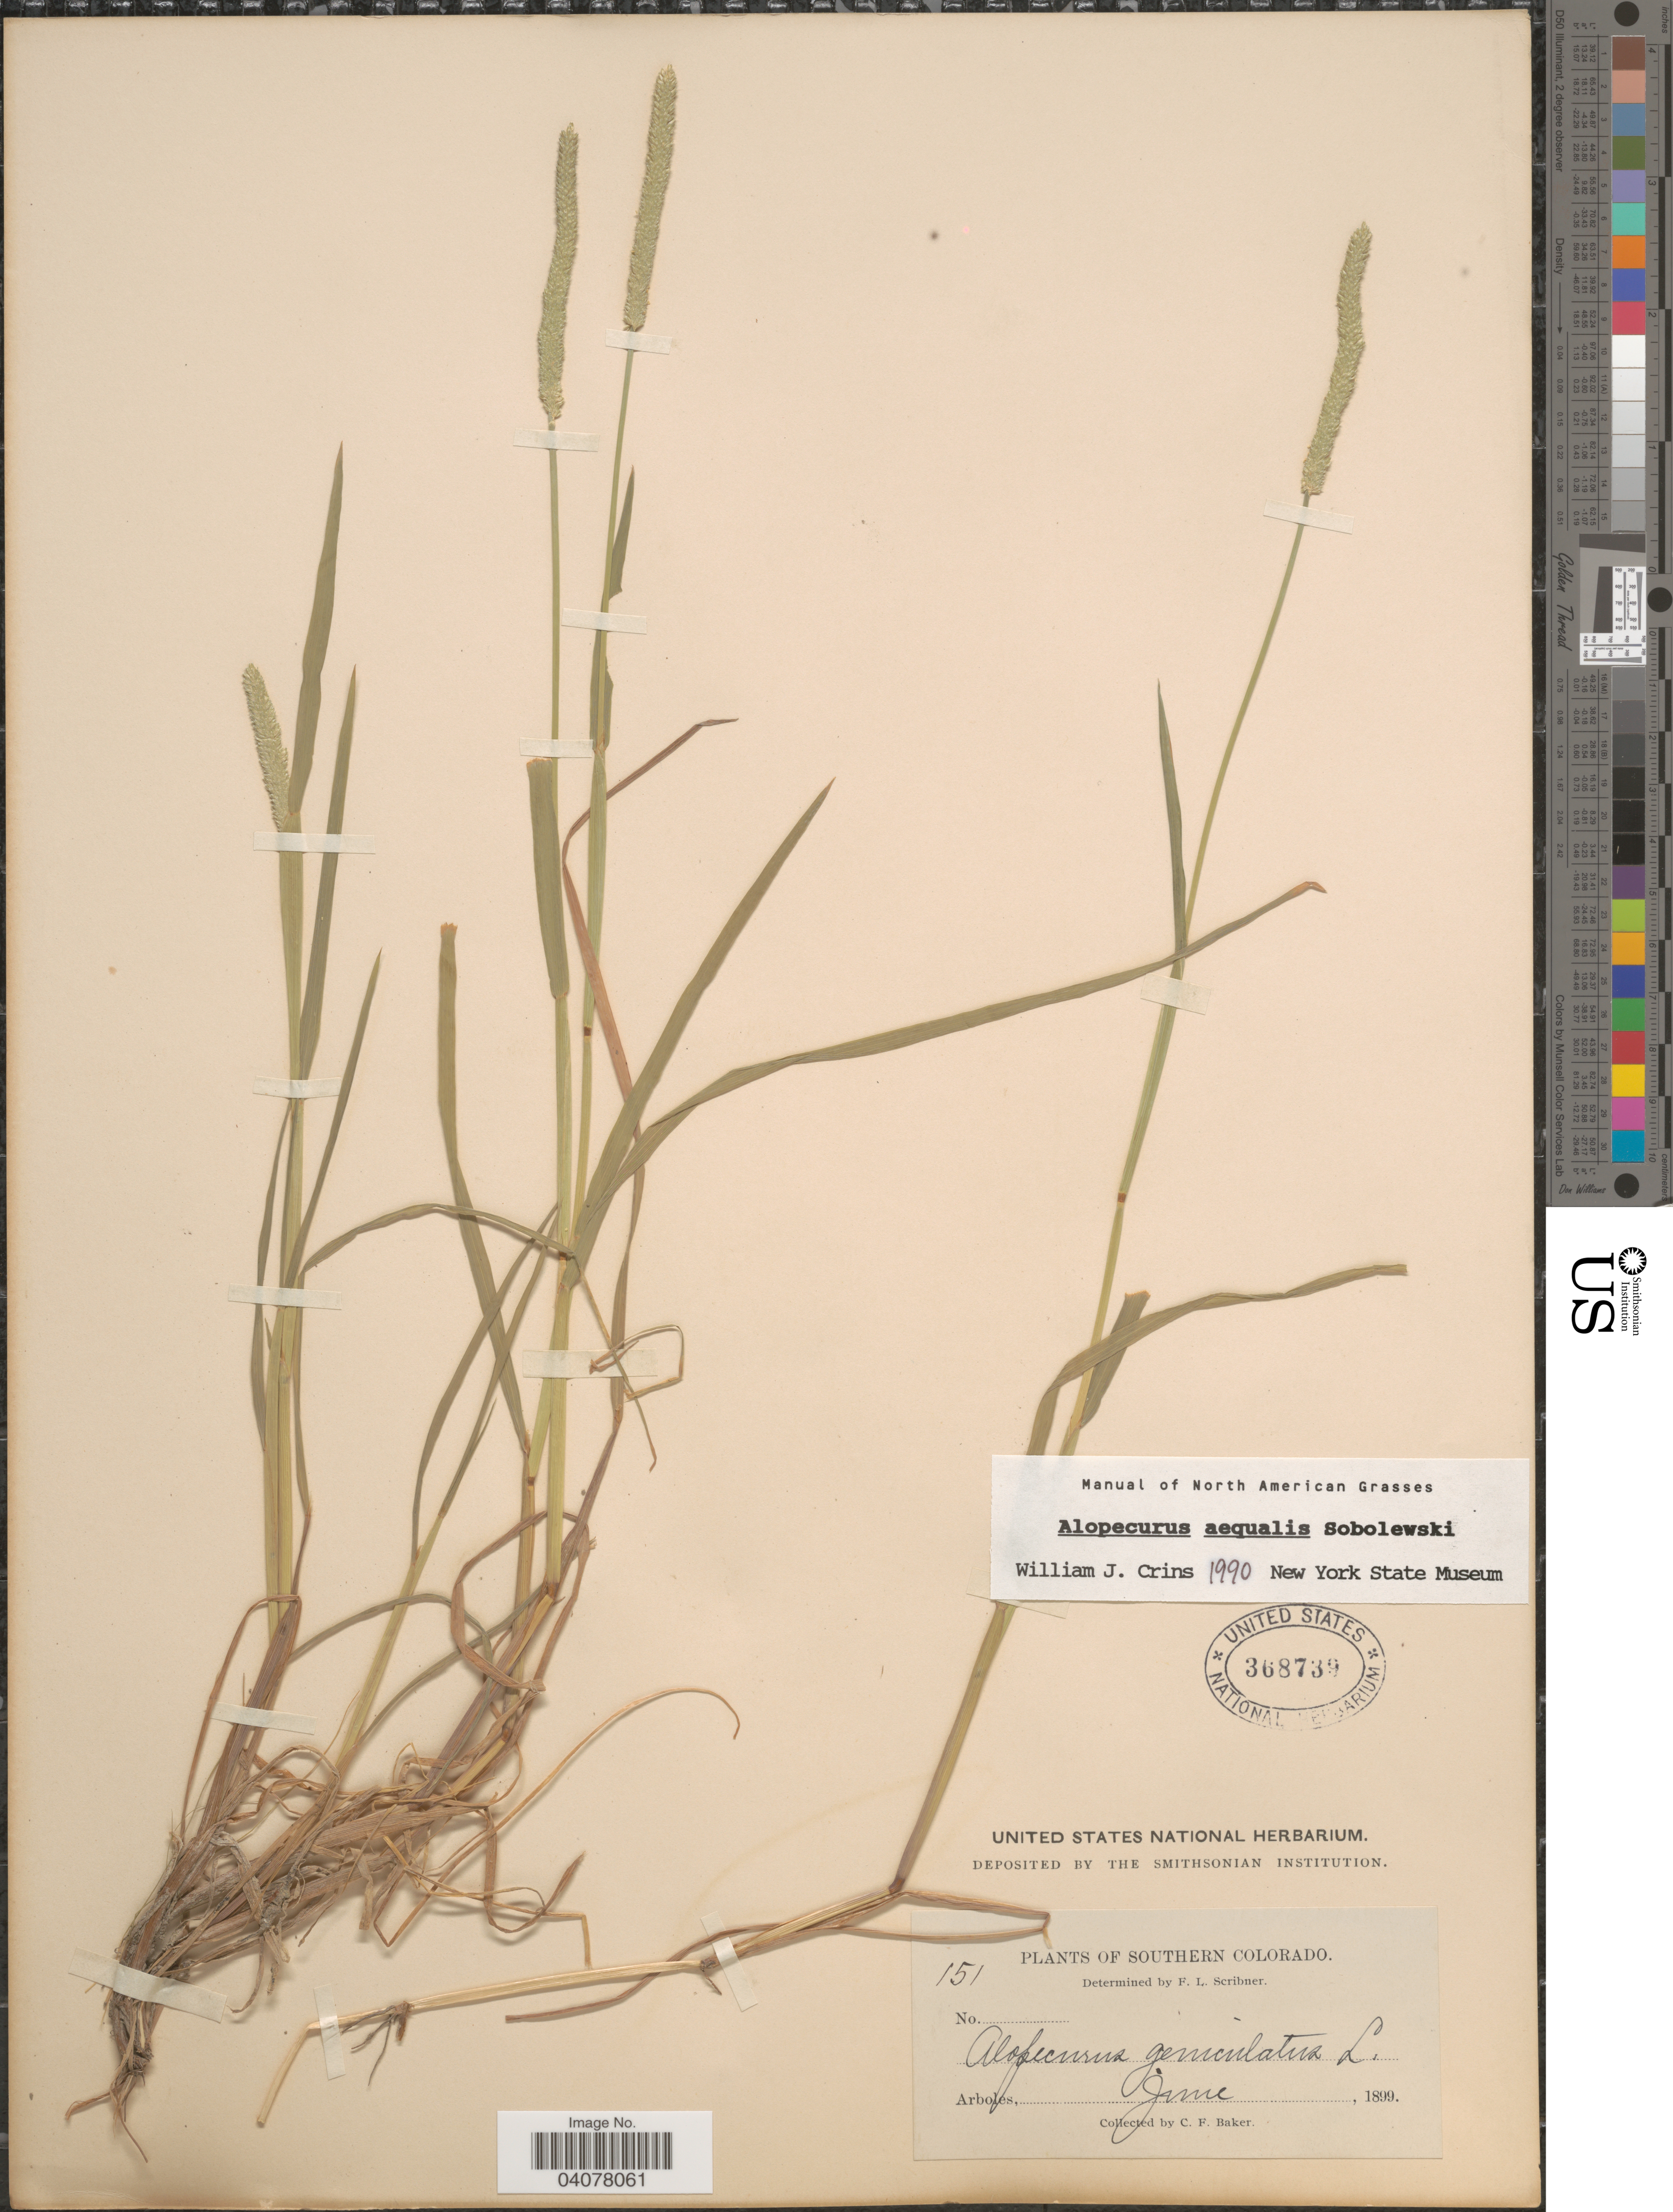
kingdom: Plantae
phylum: Tracheophyta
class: Liliopsida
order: Poales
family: Poaceae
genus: Alopecurus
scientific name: Alopecurus aequalis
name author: Sobol.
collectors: C. F. Baker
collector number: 151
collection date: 1899-06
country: United States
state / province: Colorado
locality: Southern Colorado.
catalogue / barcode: US 368739